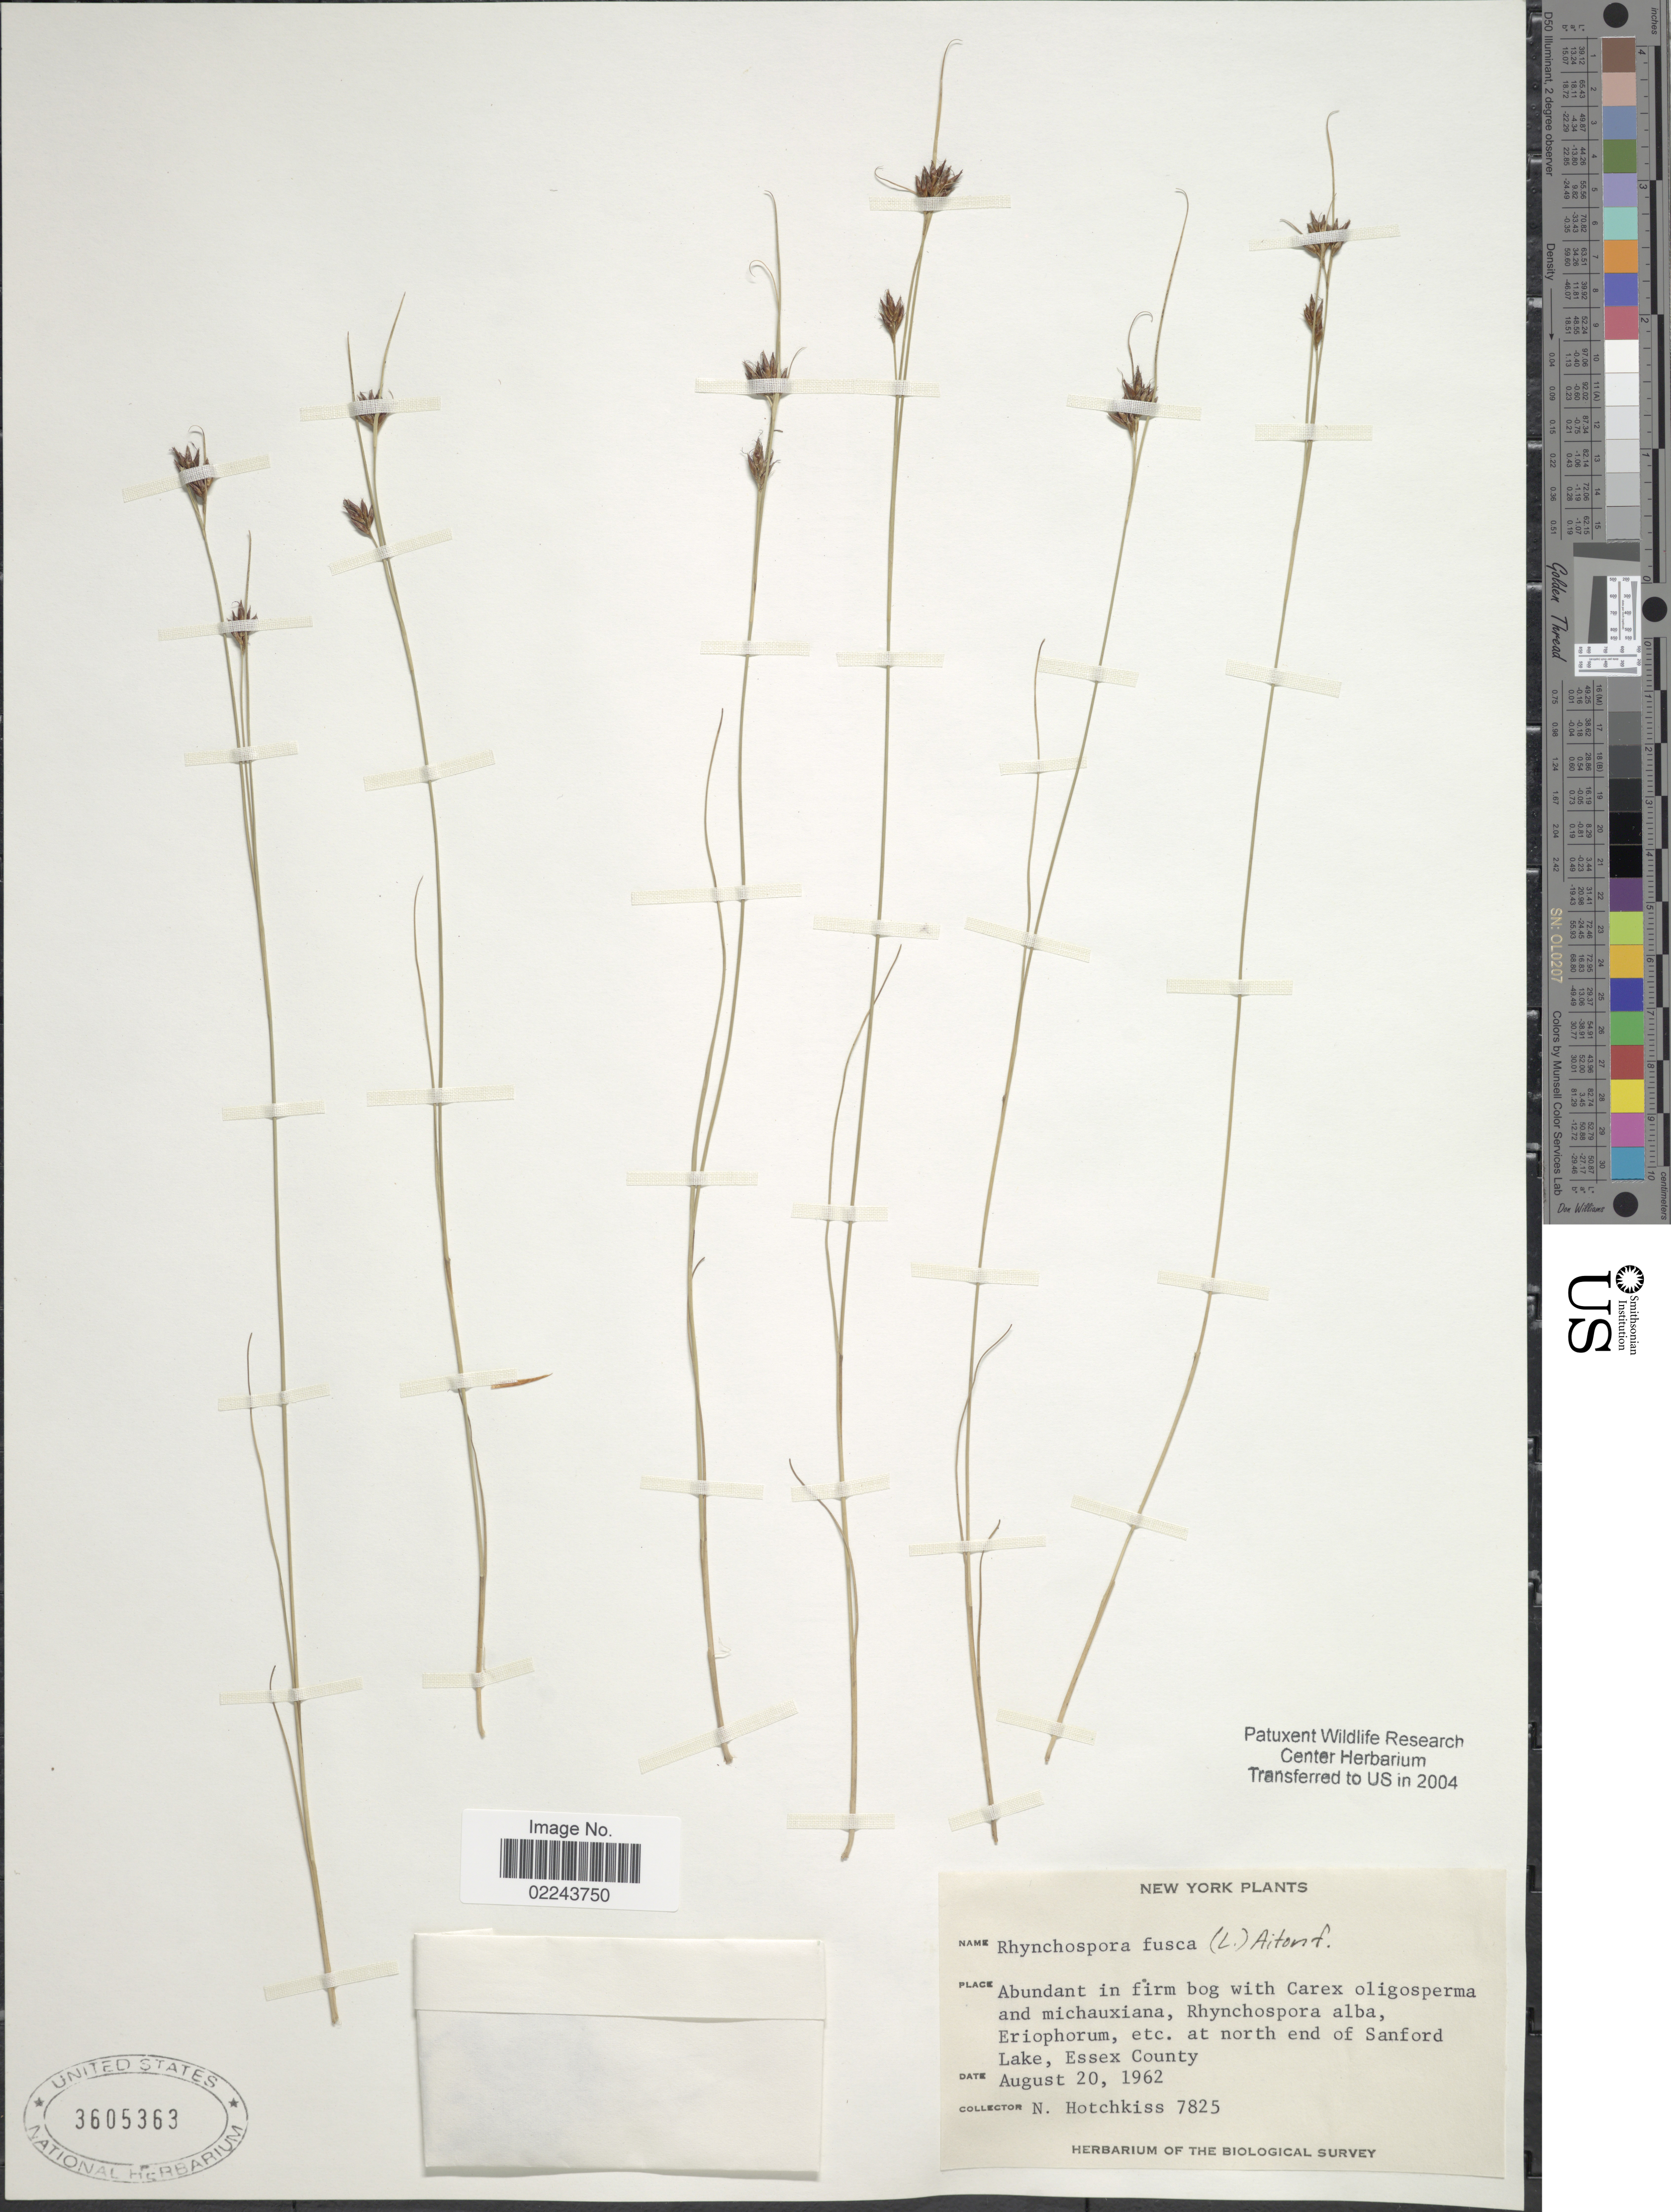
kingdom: Plantae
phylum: Tracheophyta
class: Liliopsida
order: Poales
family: Cyperaceae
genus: Rhynchospora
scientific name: Rhynchospora fusca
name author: (L.) W.T. Aiton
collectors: N. Hotchkiss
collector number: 7825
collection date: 1962-08-20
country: United States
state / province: New York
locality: North end of Sanford Lake, Essex County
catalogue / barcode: US 3605363